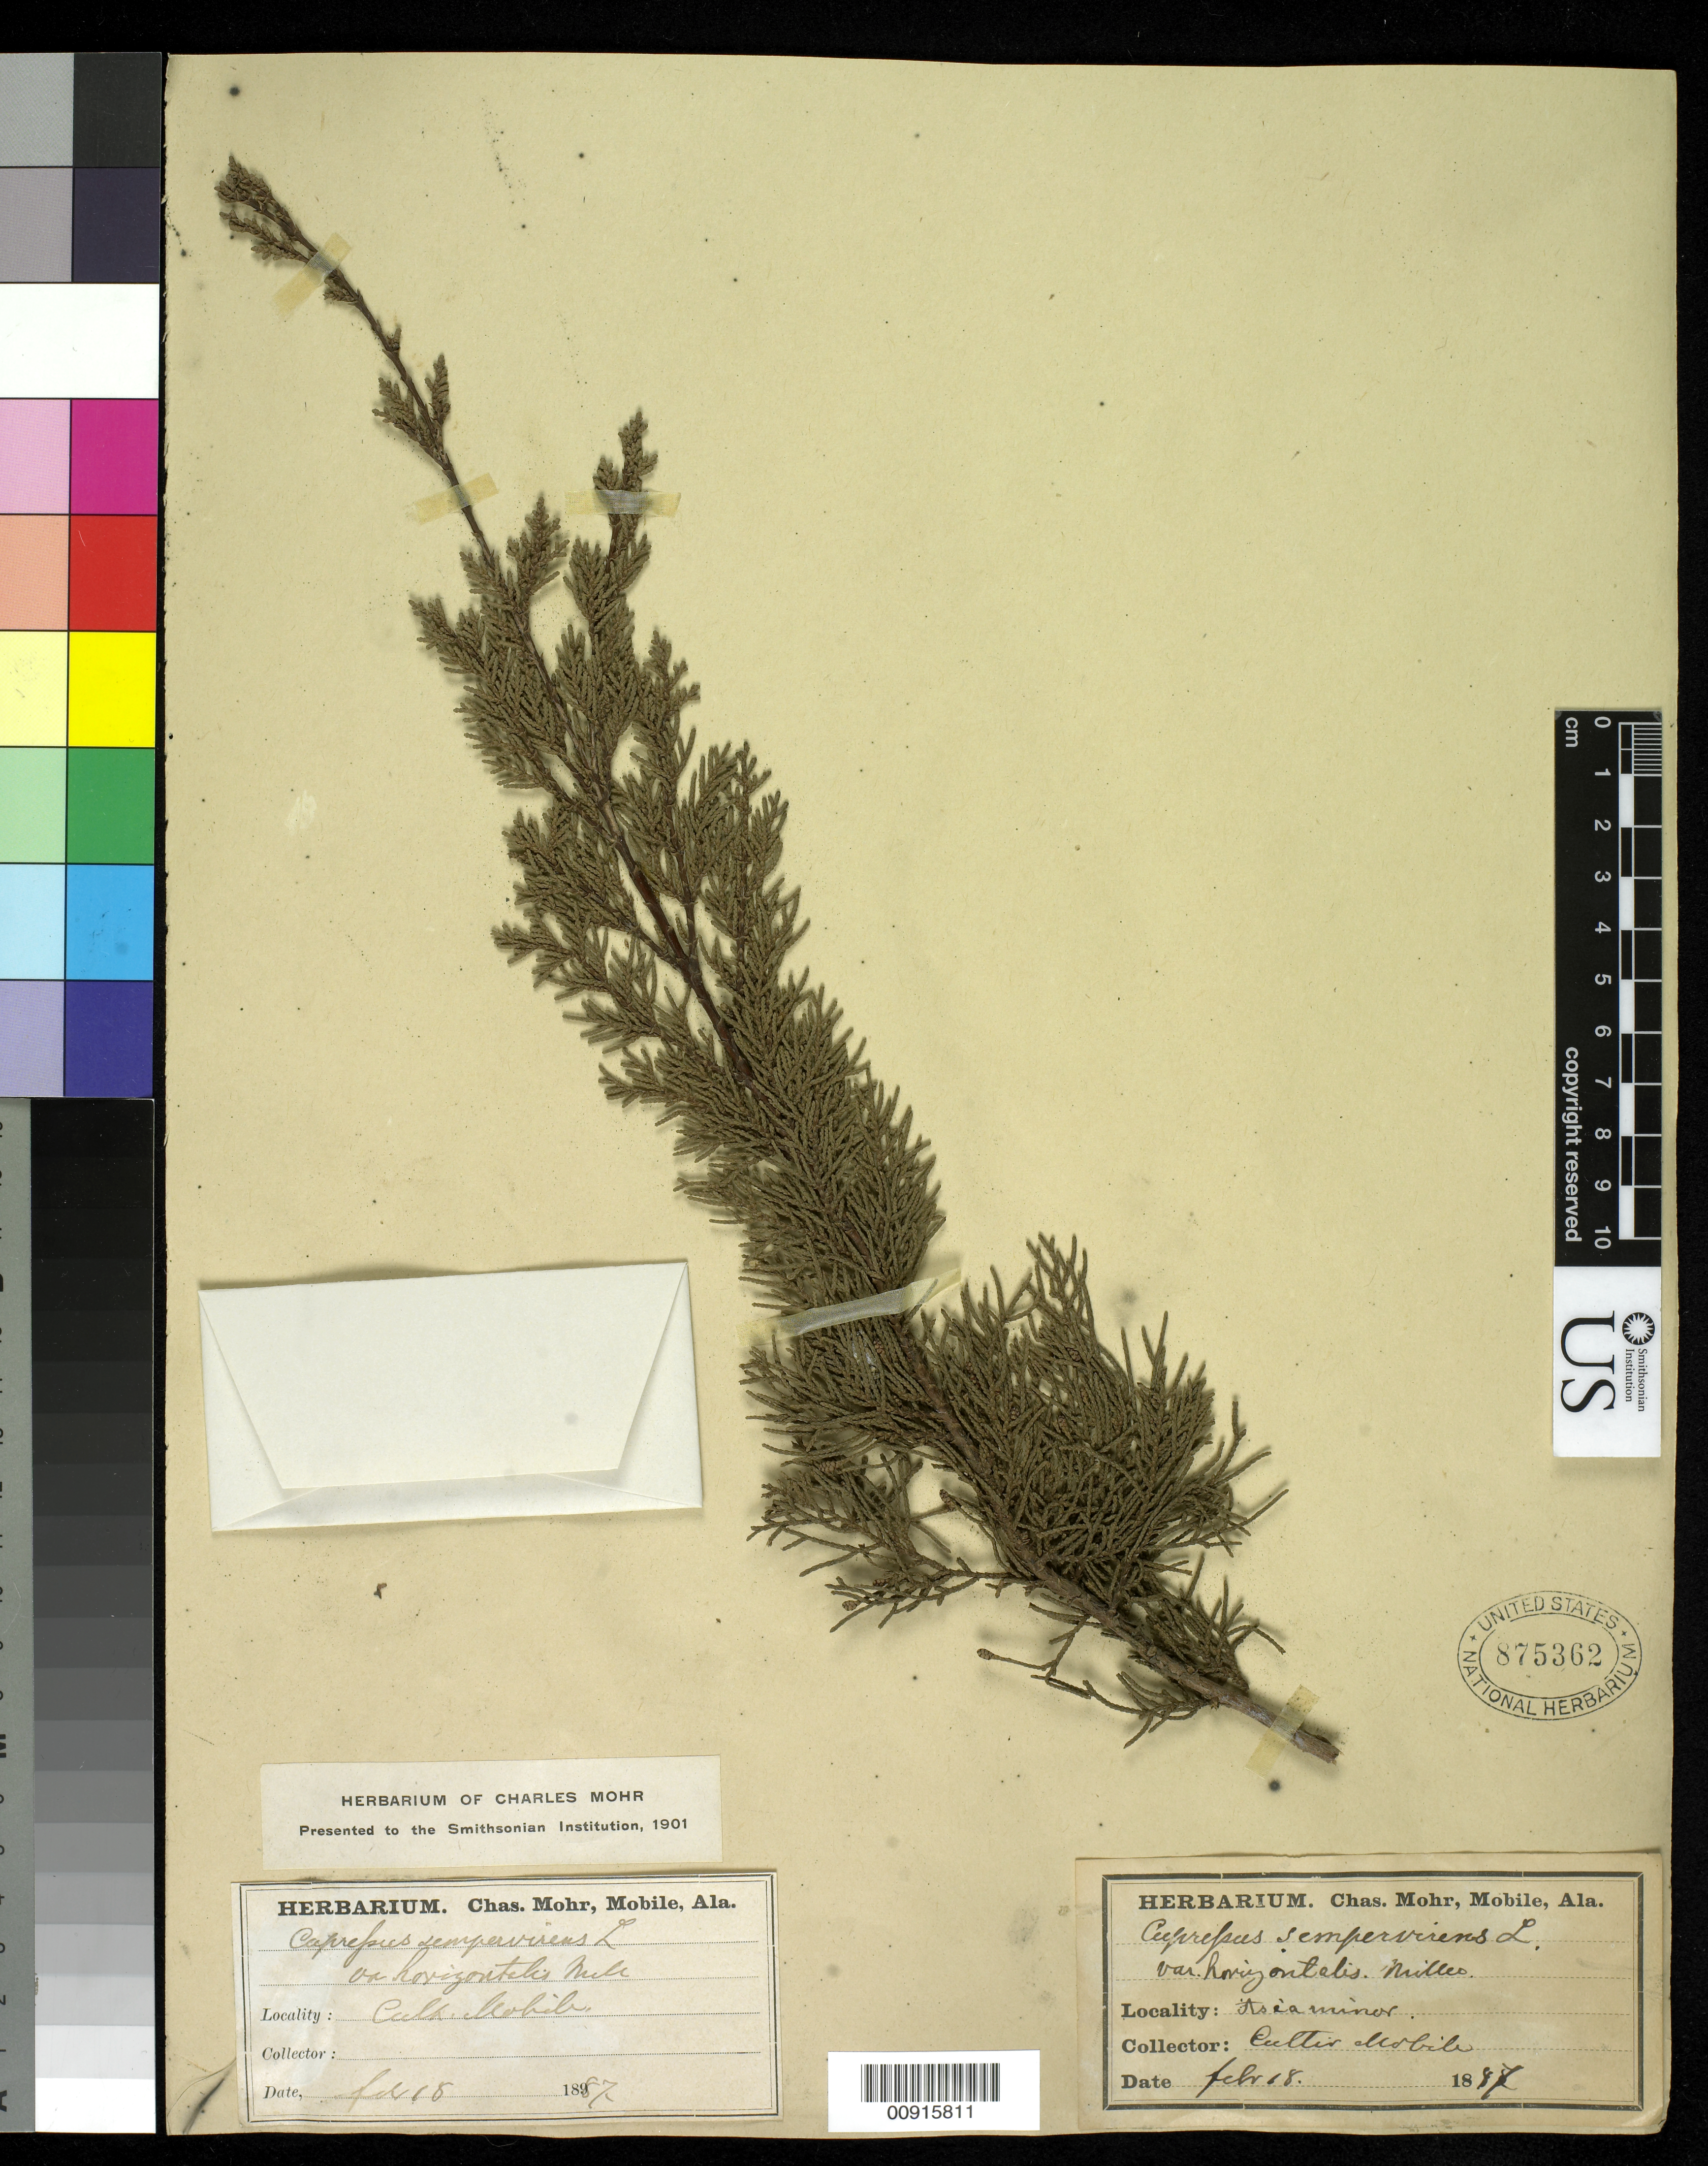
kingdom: Plantae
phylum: Tracheophyta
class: Pinopsida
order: Pinales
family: Cupressaceae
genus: Cupressus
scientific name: Cupressus sempervirens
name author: L.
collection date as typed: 18 Feb 1887 or 18 Feb 1888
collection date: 1887-02-18 or 1888-02-18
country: Turkey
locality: Asia Minor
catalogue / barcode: US 875362